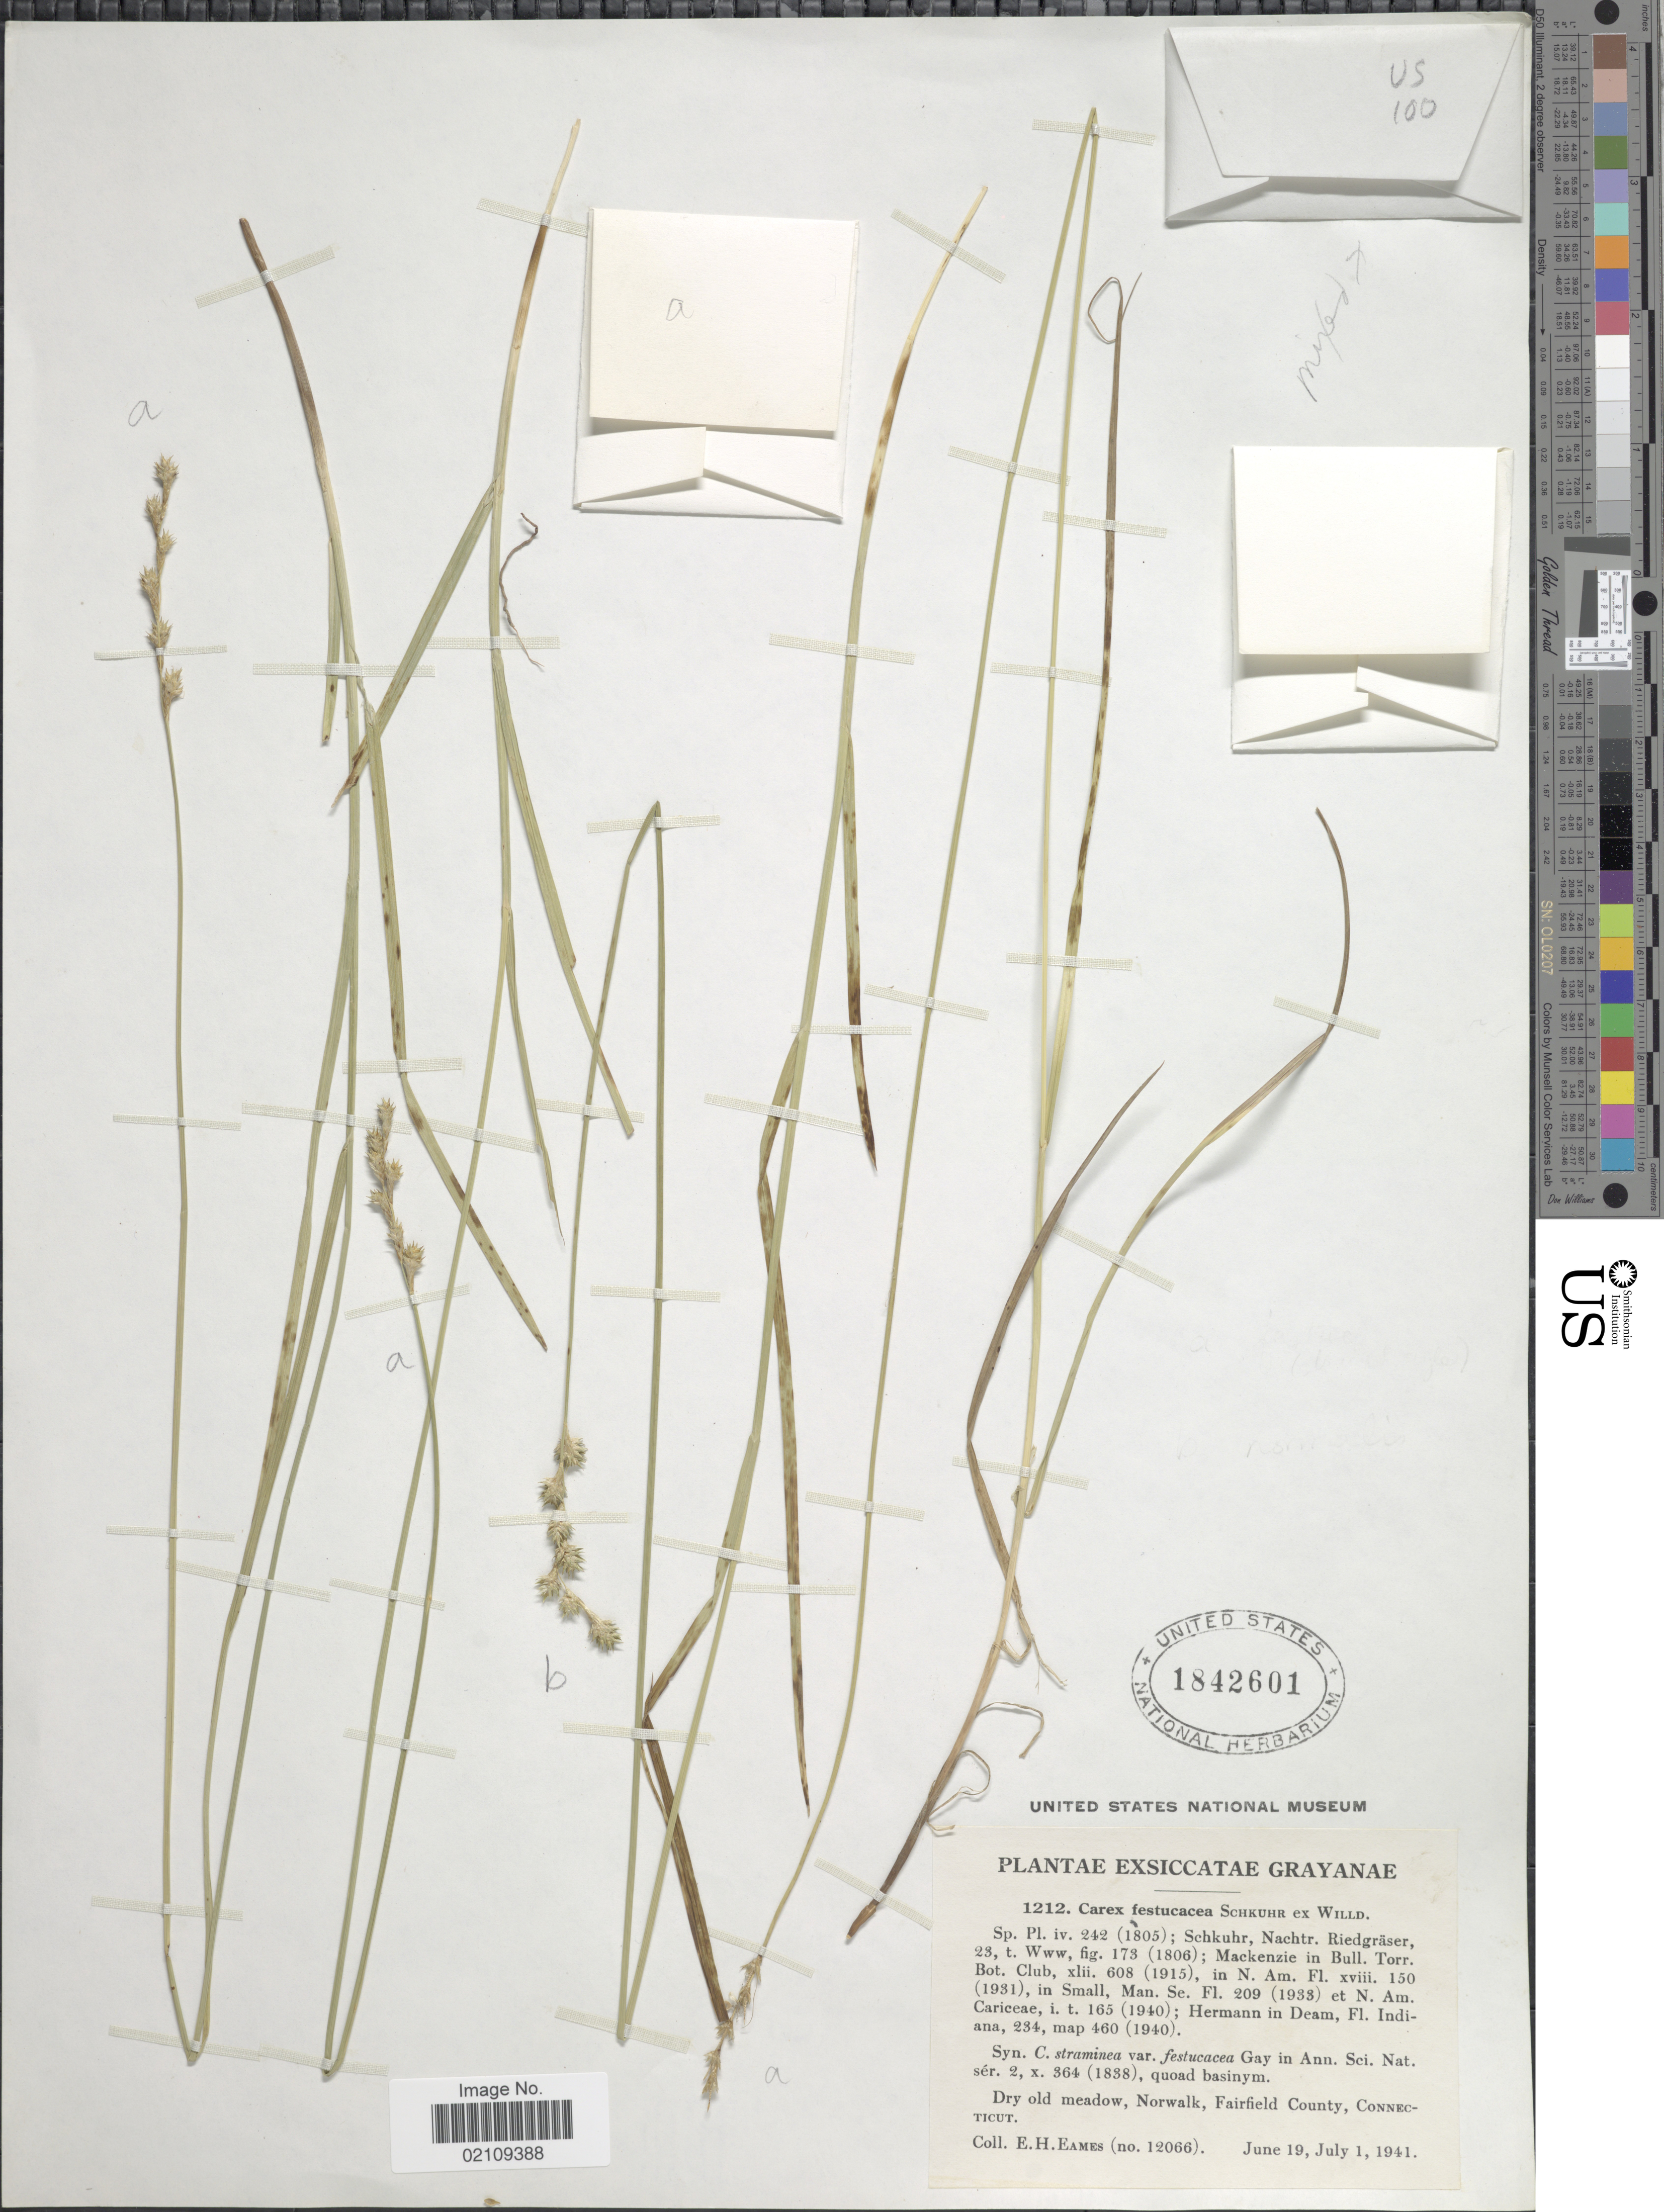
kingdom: Plantae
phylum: Tracheophyta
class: Liliopsida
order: Poales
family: Cyperaceae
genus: Carex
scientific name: Carex festucacea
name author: Willd.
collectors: E. H. Eames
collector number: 12066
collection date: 1941-06-19/1941-07-01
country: United States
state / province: Connecticut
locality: Dry old meadow, Norwalk, Fairfield County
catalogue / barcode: US 1842601